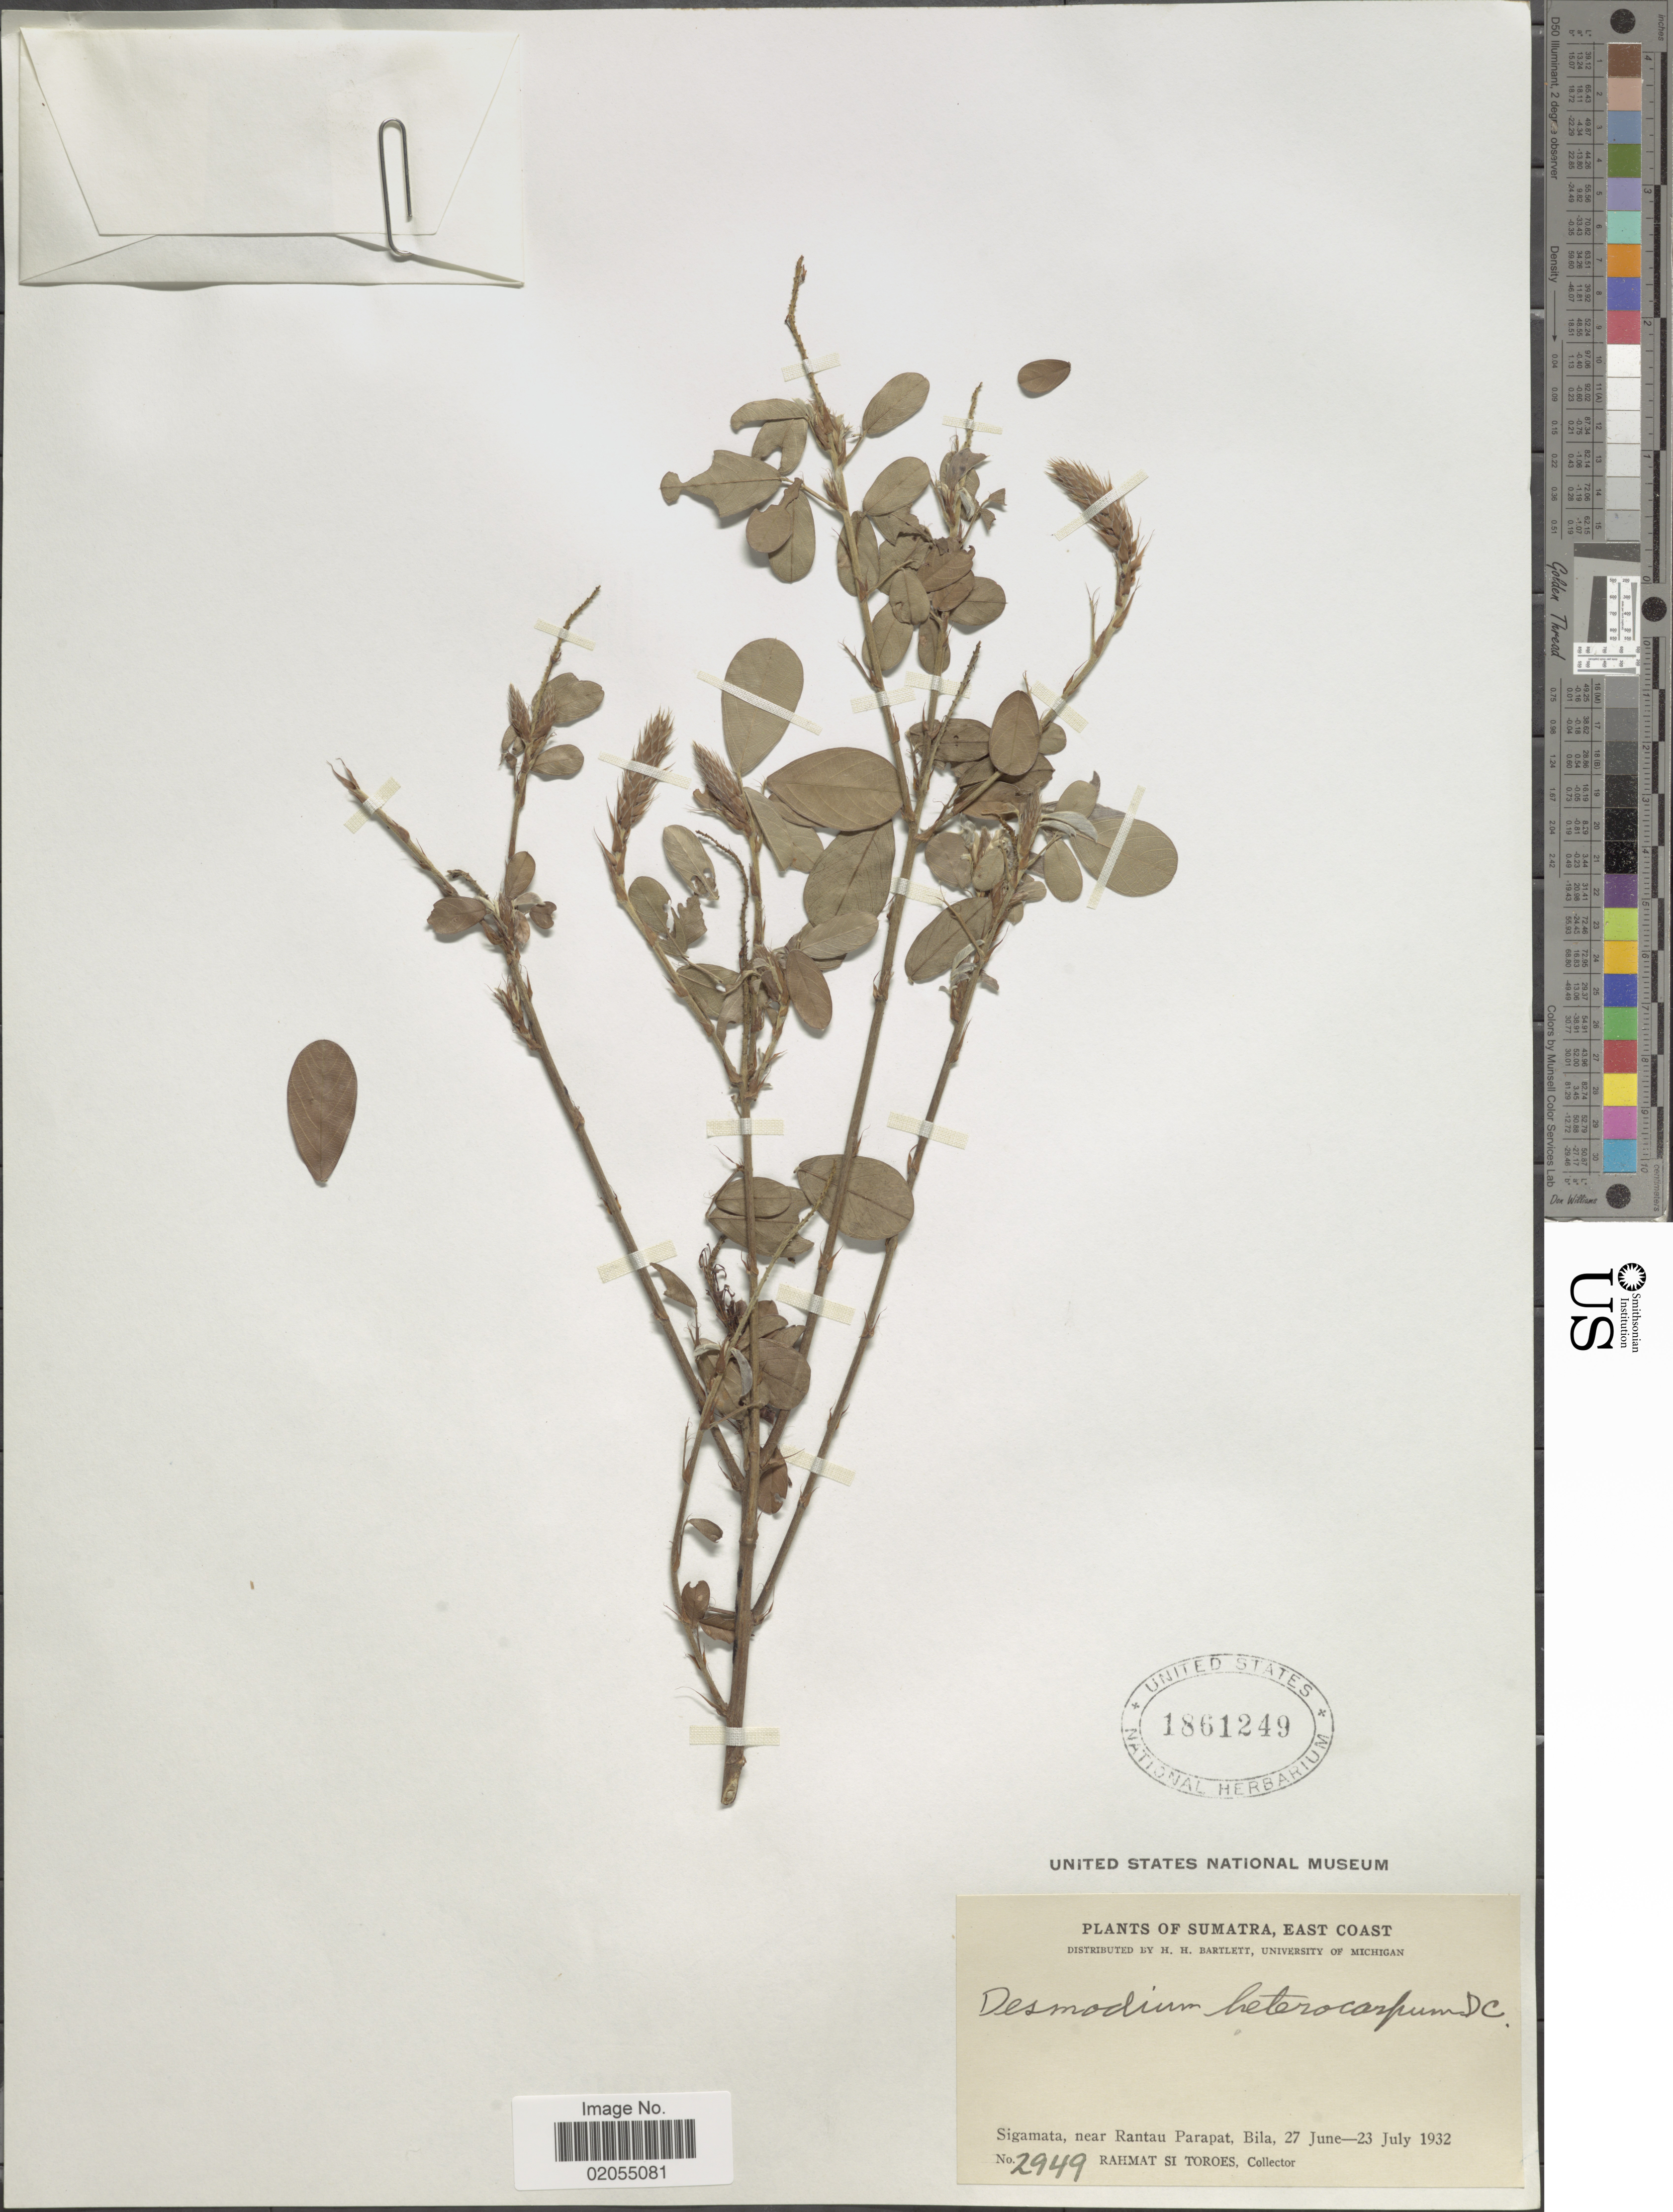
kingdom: Plantae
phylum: Tracheophyta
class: Magnoliopsida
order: Fabales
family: Fabaceae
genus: Grona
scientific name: Grona heterocarpos var. strigosa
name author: (Meeuwen) H. Ohashi & K. Ohashi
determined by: Strong, Mark T., (BOT), Smithsonian Institution - National Museum of Natural History (UNITED STATES)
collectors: Rahmat Si Boeea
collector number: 2949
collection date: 1932-06-27/1932-07-23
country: Indonesia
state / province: Sumatra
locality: Sumatra, East Coast. Sigamata, near Rantau Parapat, Bila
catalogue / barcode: US 1861249